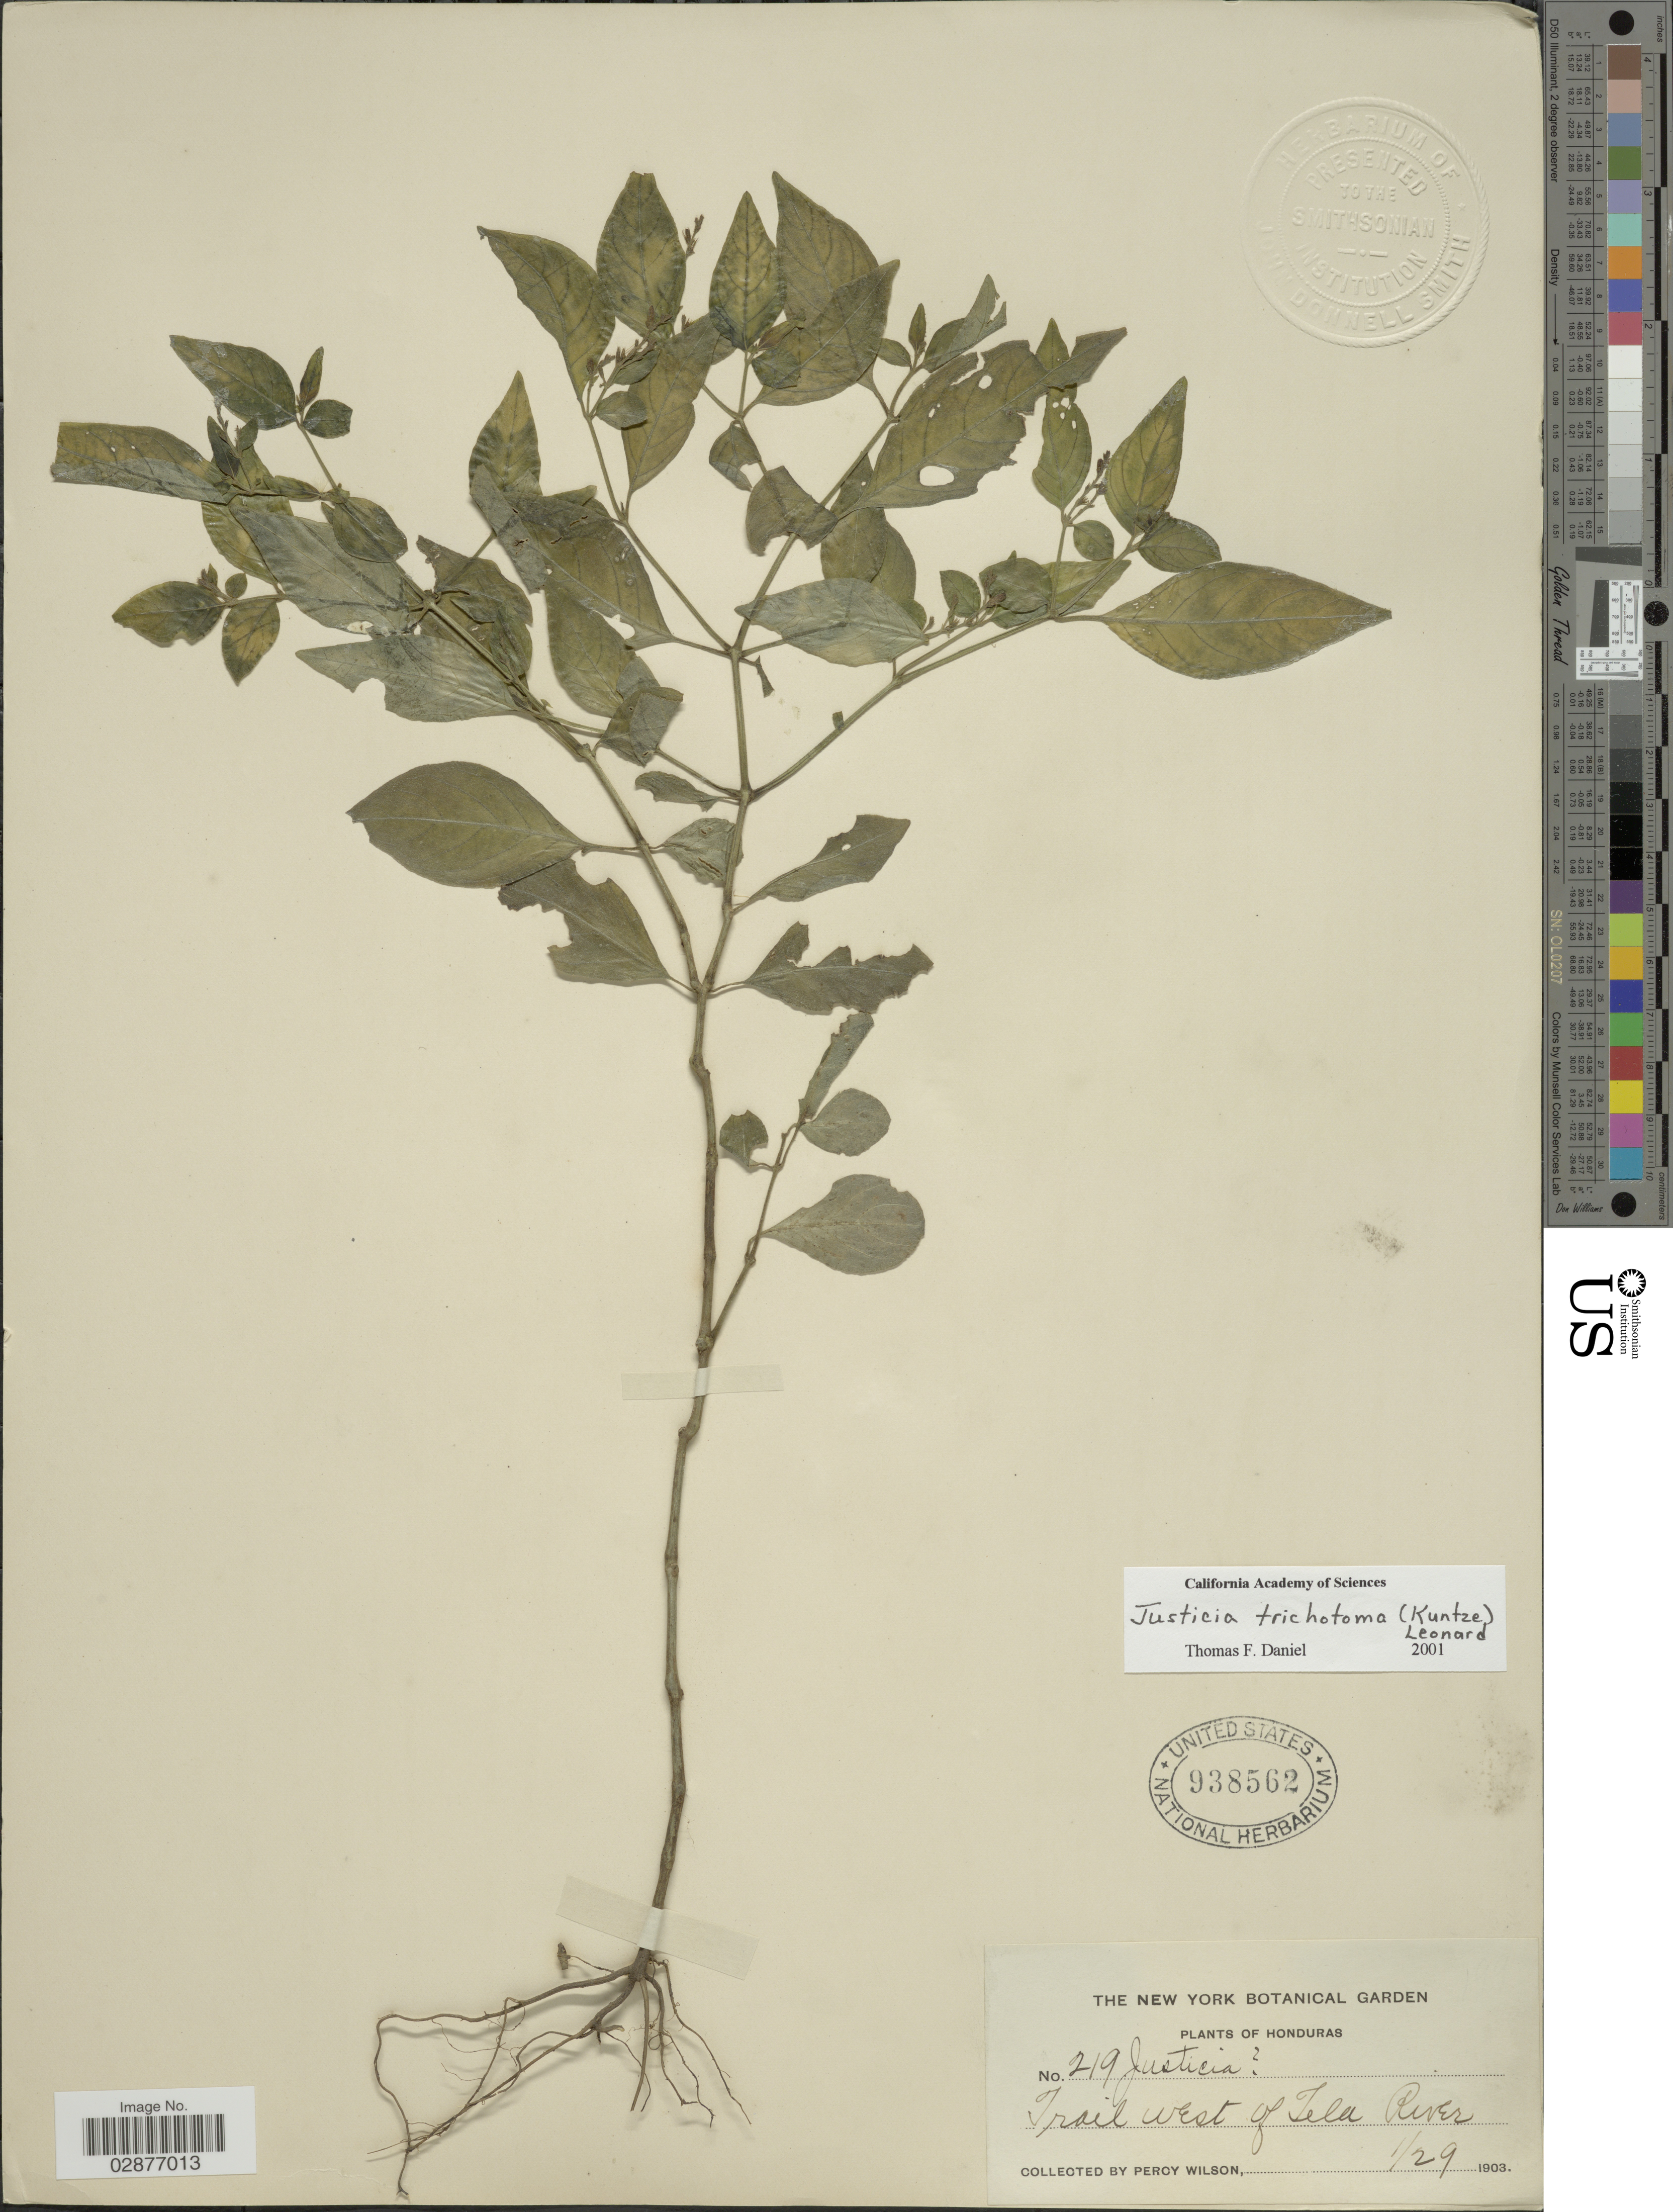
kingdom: Plantae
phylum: Tracheophyta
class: Magnoliopsida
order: Lamiales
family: Acanthaceae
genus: Justicia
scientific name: Justicia trichotoma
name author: (Kuntze) Leonard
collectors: P. Wilson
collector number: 219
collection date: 1903-01-29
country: Honduras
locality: Trail west of Tela River.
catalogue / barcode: US 938562